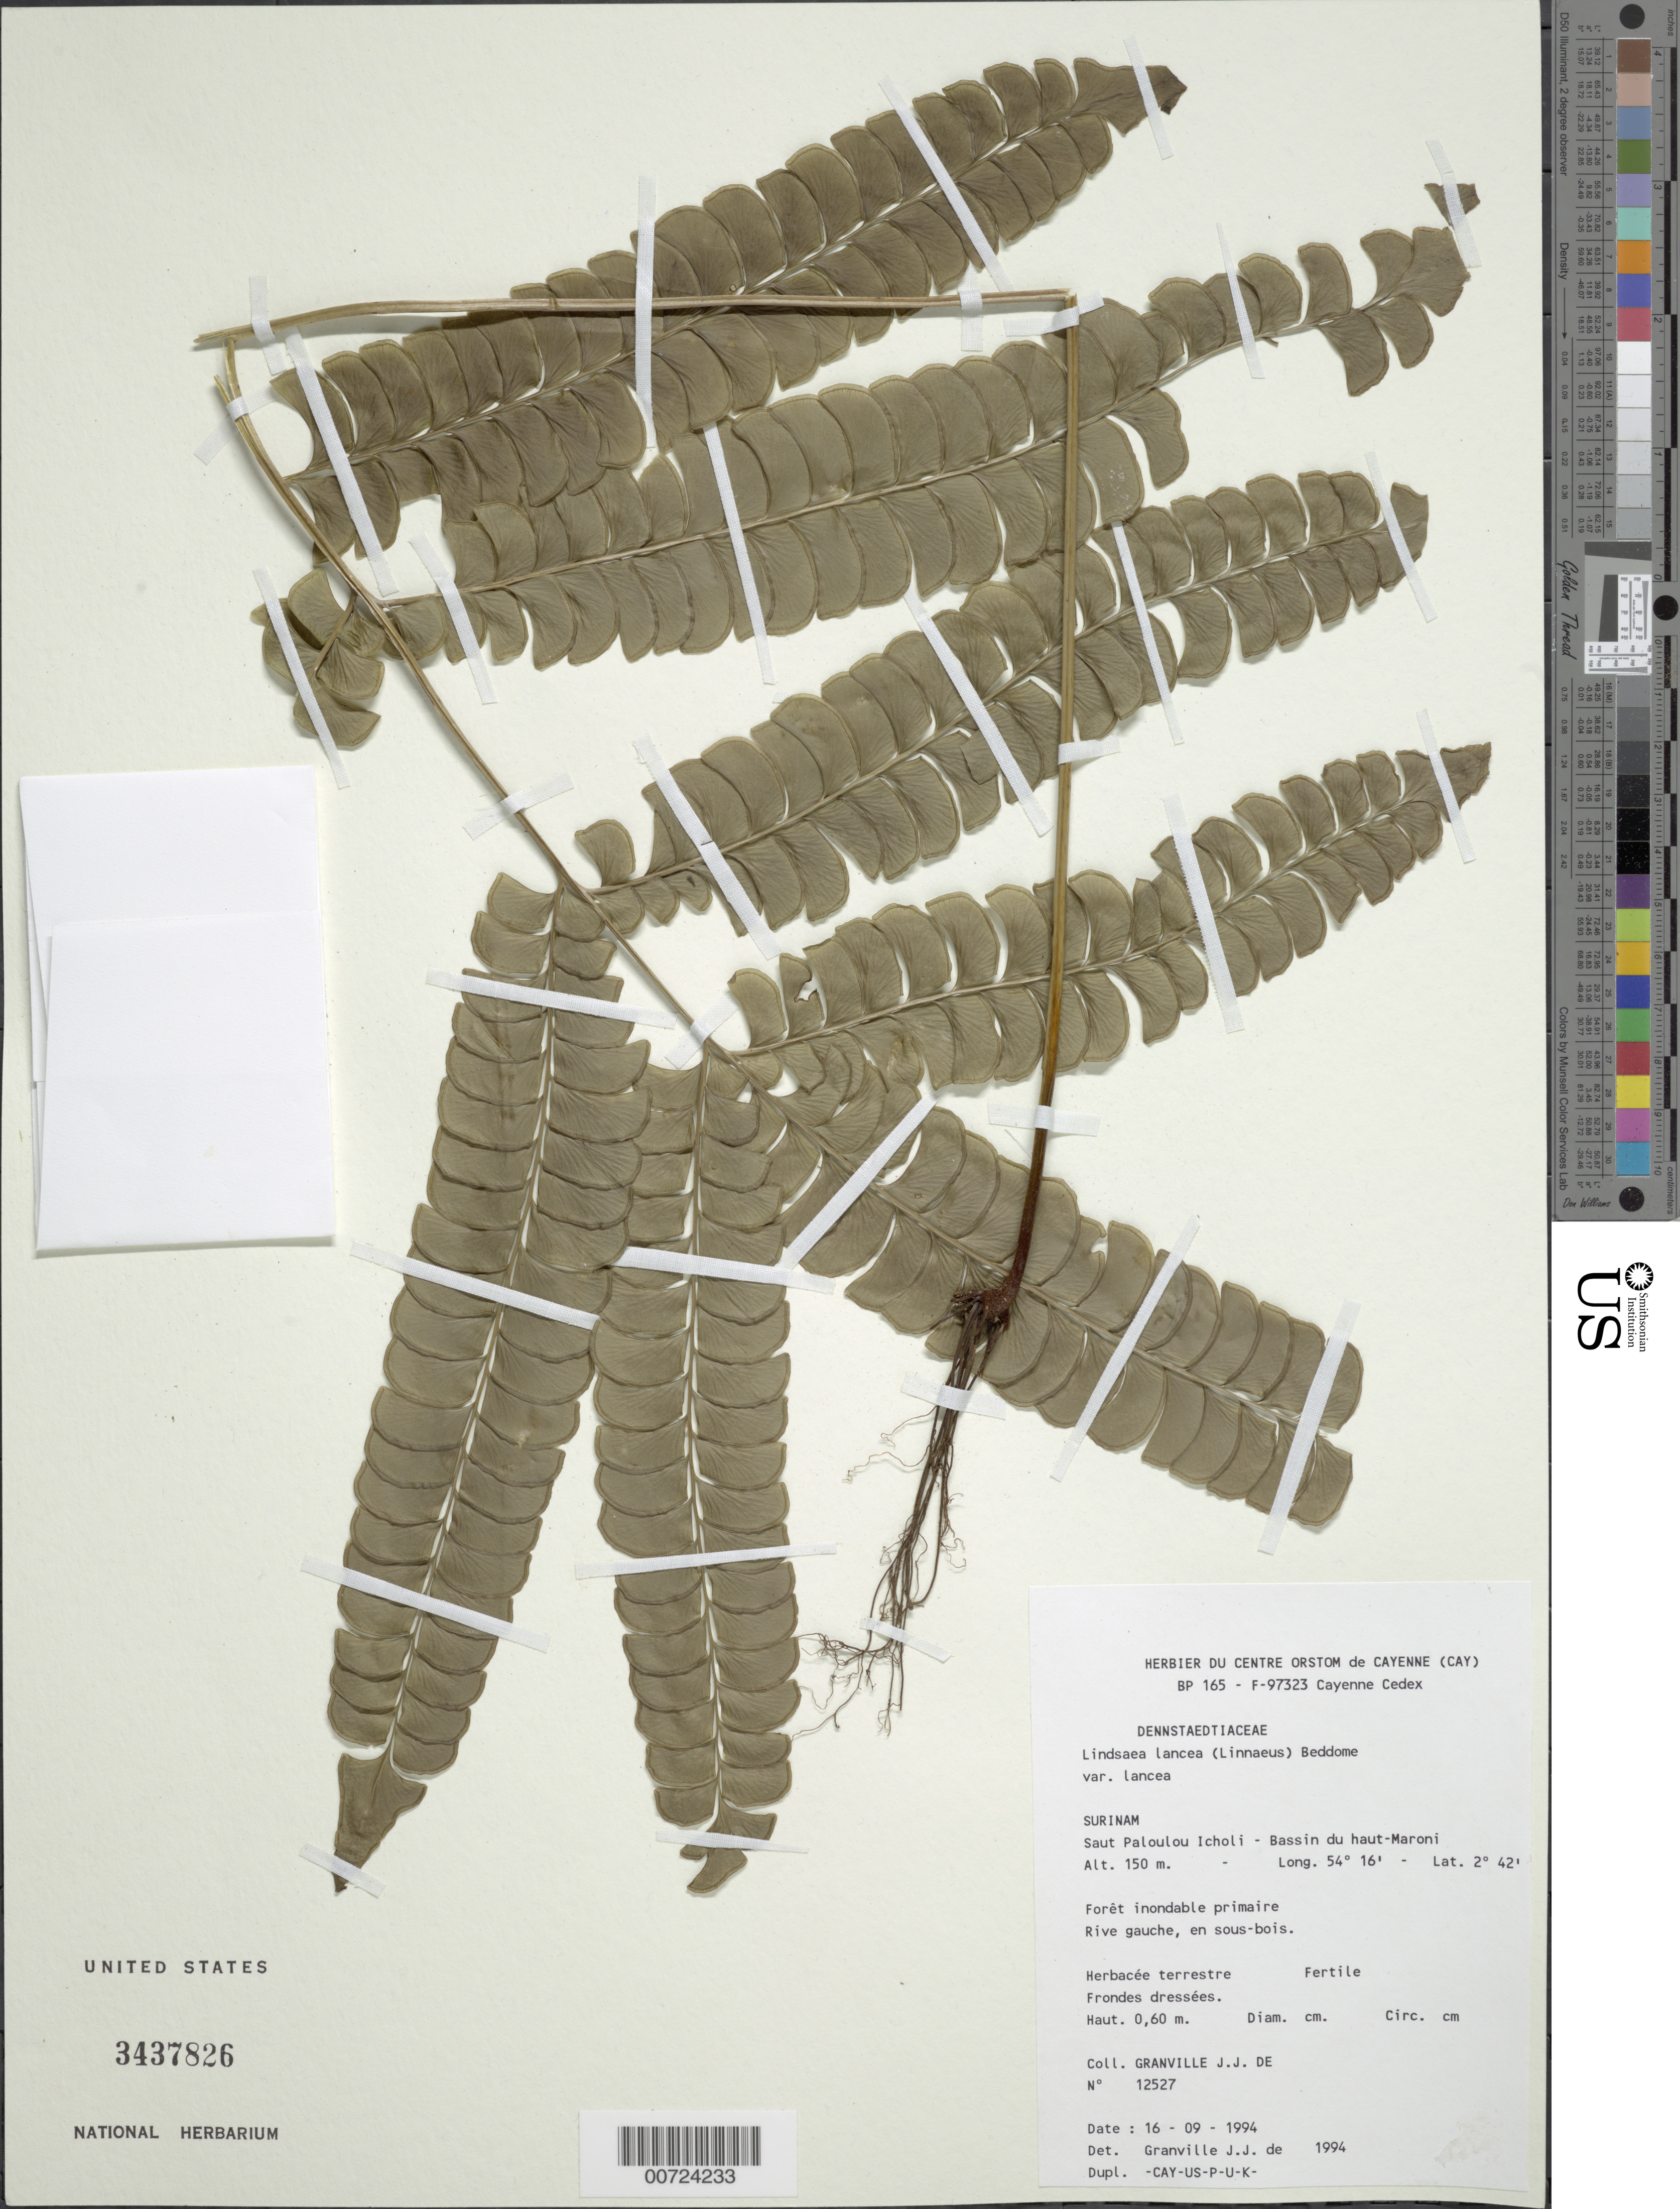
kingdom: Plantae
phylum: Tracheophyta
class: Polypodiopsida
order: Polypodiales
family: Lindsaeaceae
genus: Lindsaea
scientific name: Lindsaea lancea var. lancea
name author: (L.) Bedd.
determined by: Granville, J. J. de, (CAY), Institut de Recherche pour le Developpement (IRD) (FRENCH GUIANA)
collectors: J.-J. de Granville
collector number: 12527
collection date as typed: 16-Sep-94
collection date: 1994-09-16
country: Suriname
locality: Saut Paloulou Icholi, Bassin du haut-Maroni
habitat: Primary inundated forest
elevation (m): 150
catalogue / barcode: US 3437826